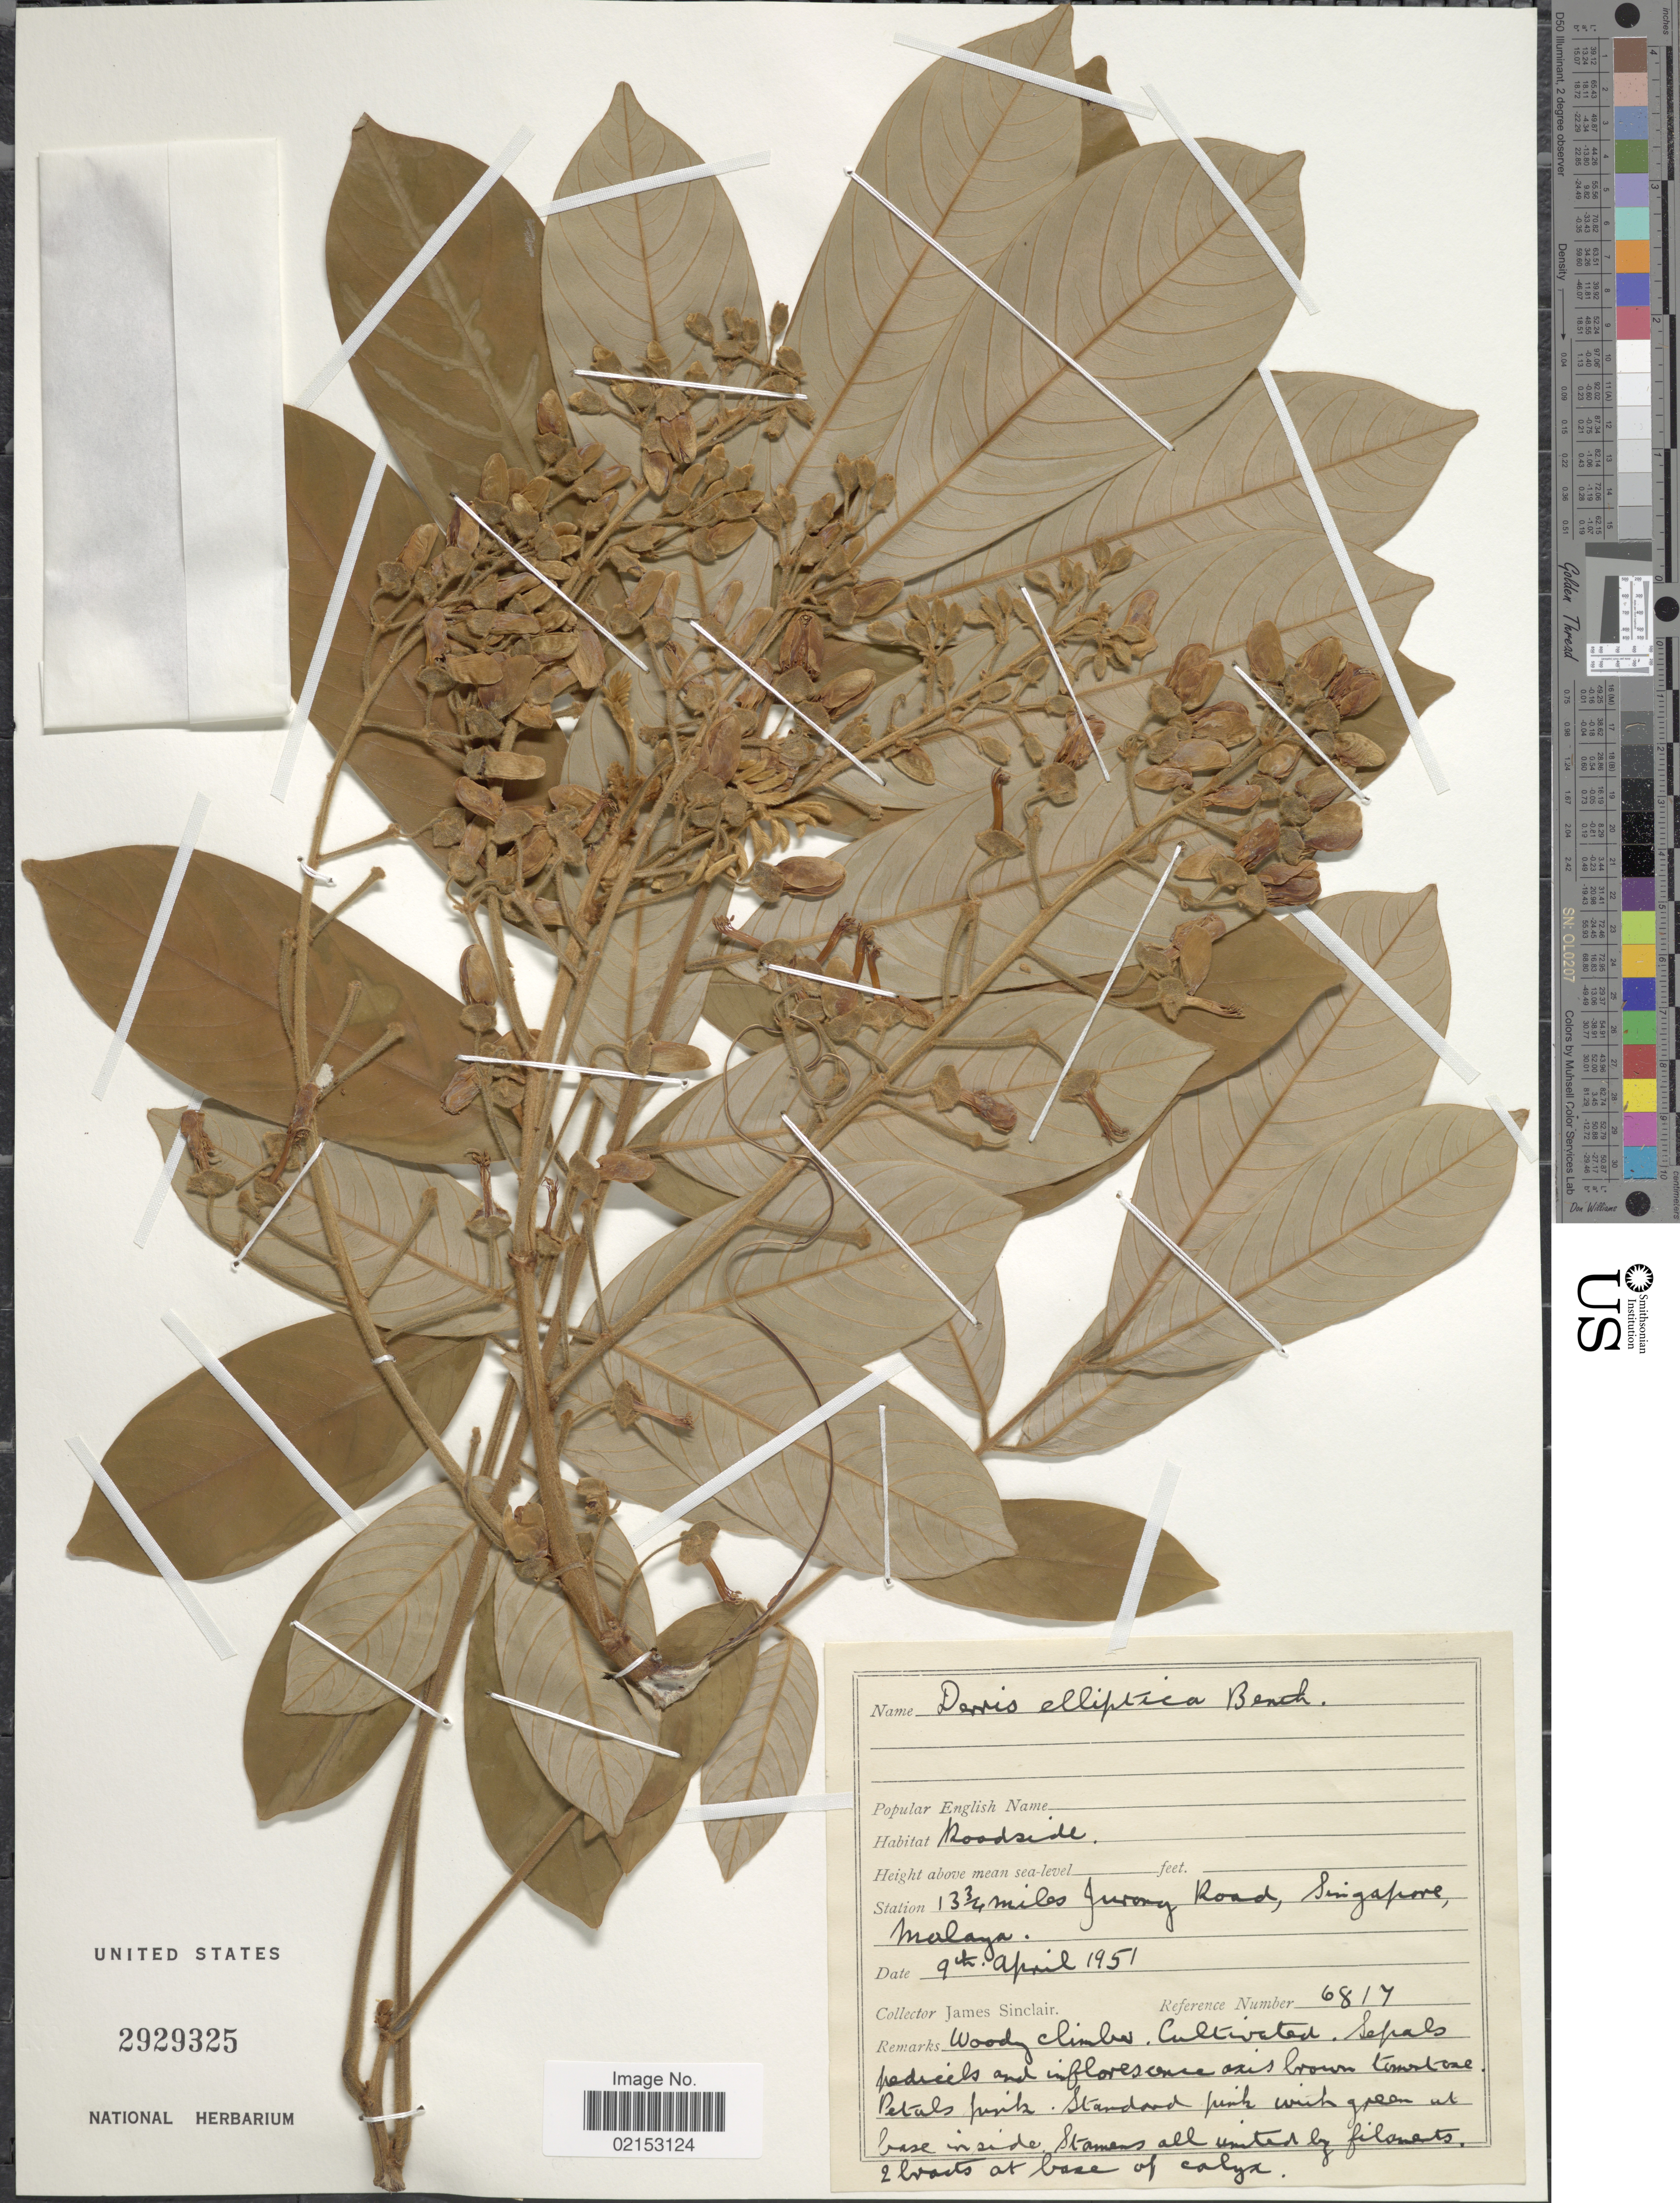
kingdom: Plantae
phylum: Tracheophyta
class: Magnoliopsida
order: Fabales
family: Fabaceae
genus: Derris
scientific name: Derris elliptica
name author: (Wall.) Benth.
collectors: J. Sinclair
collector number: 6817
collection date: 1951-04-09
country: Singapore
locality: Roadside, 13 3/4 miles Jurong Road, Malaya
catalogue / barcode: US 2929325